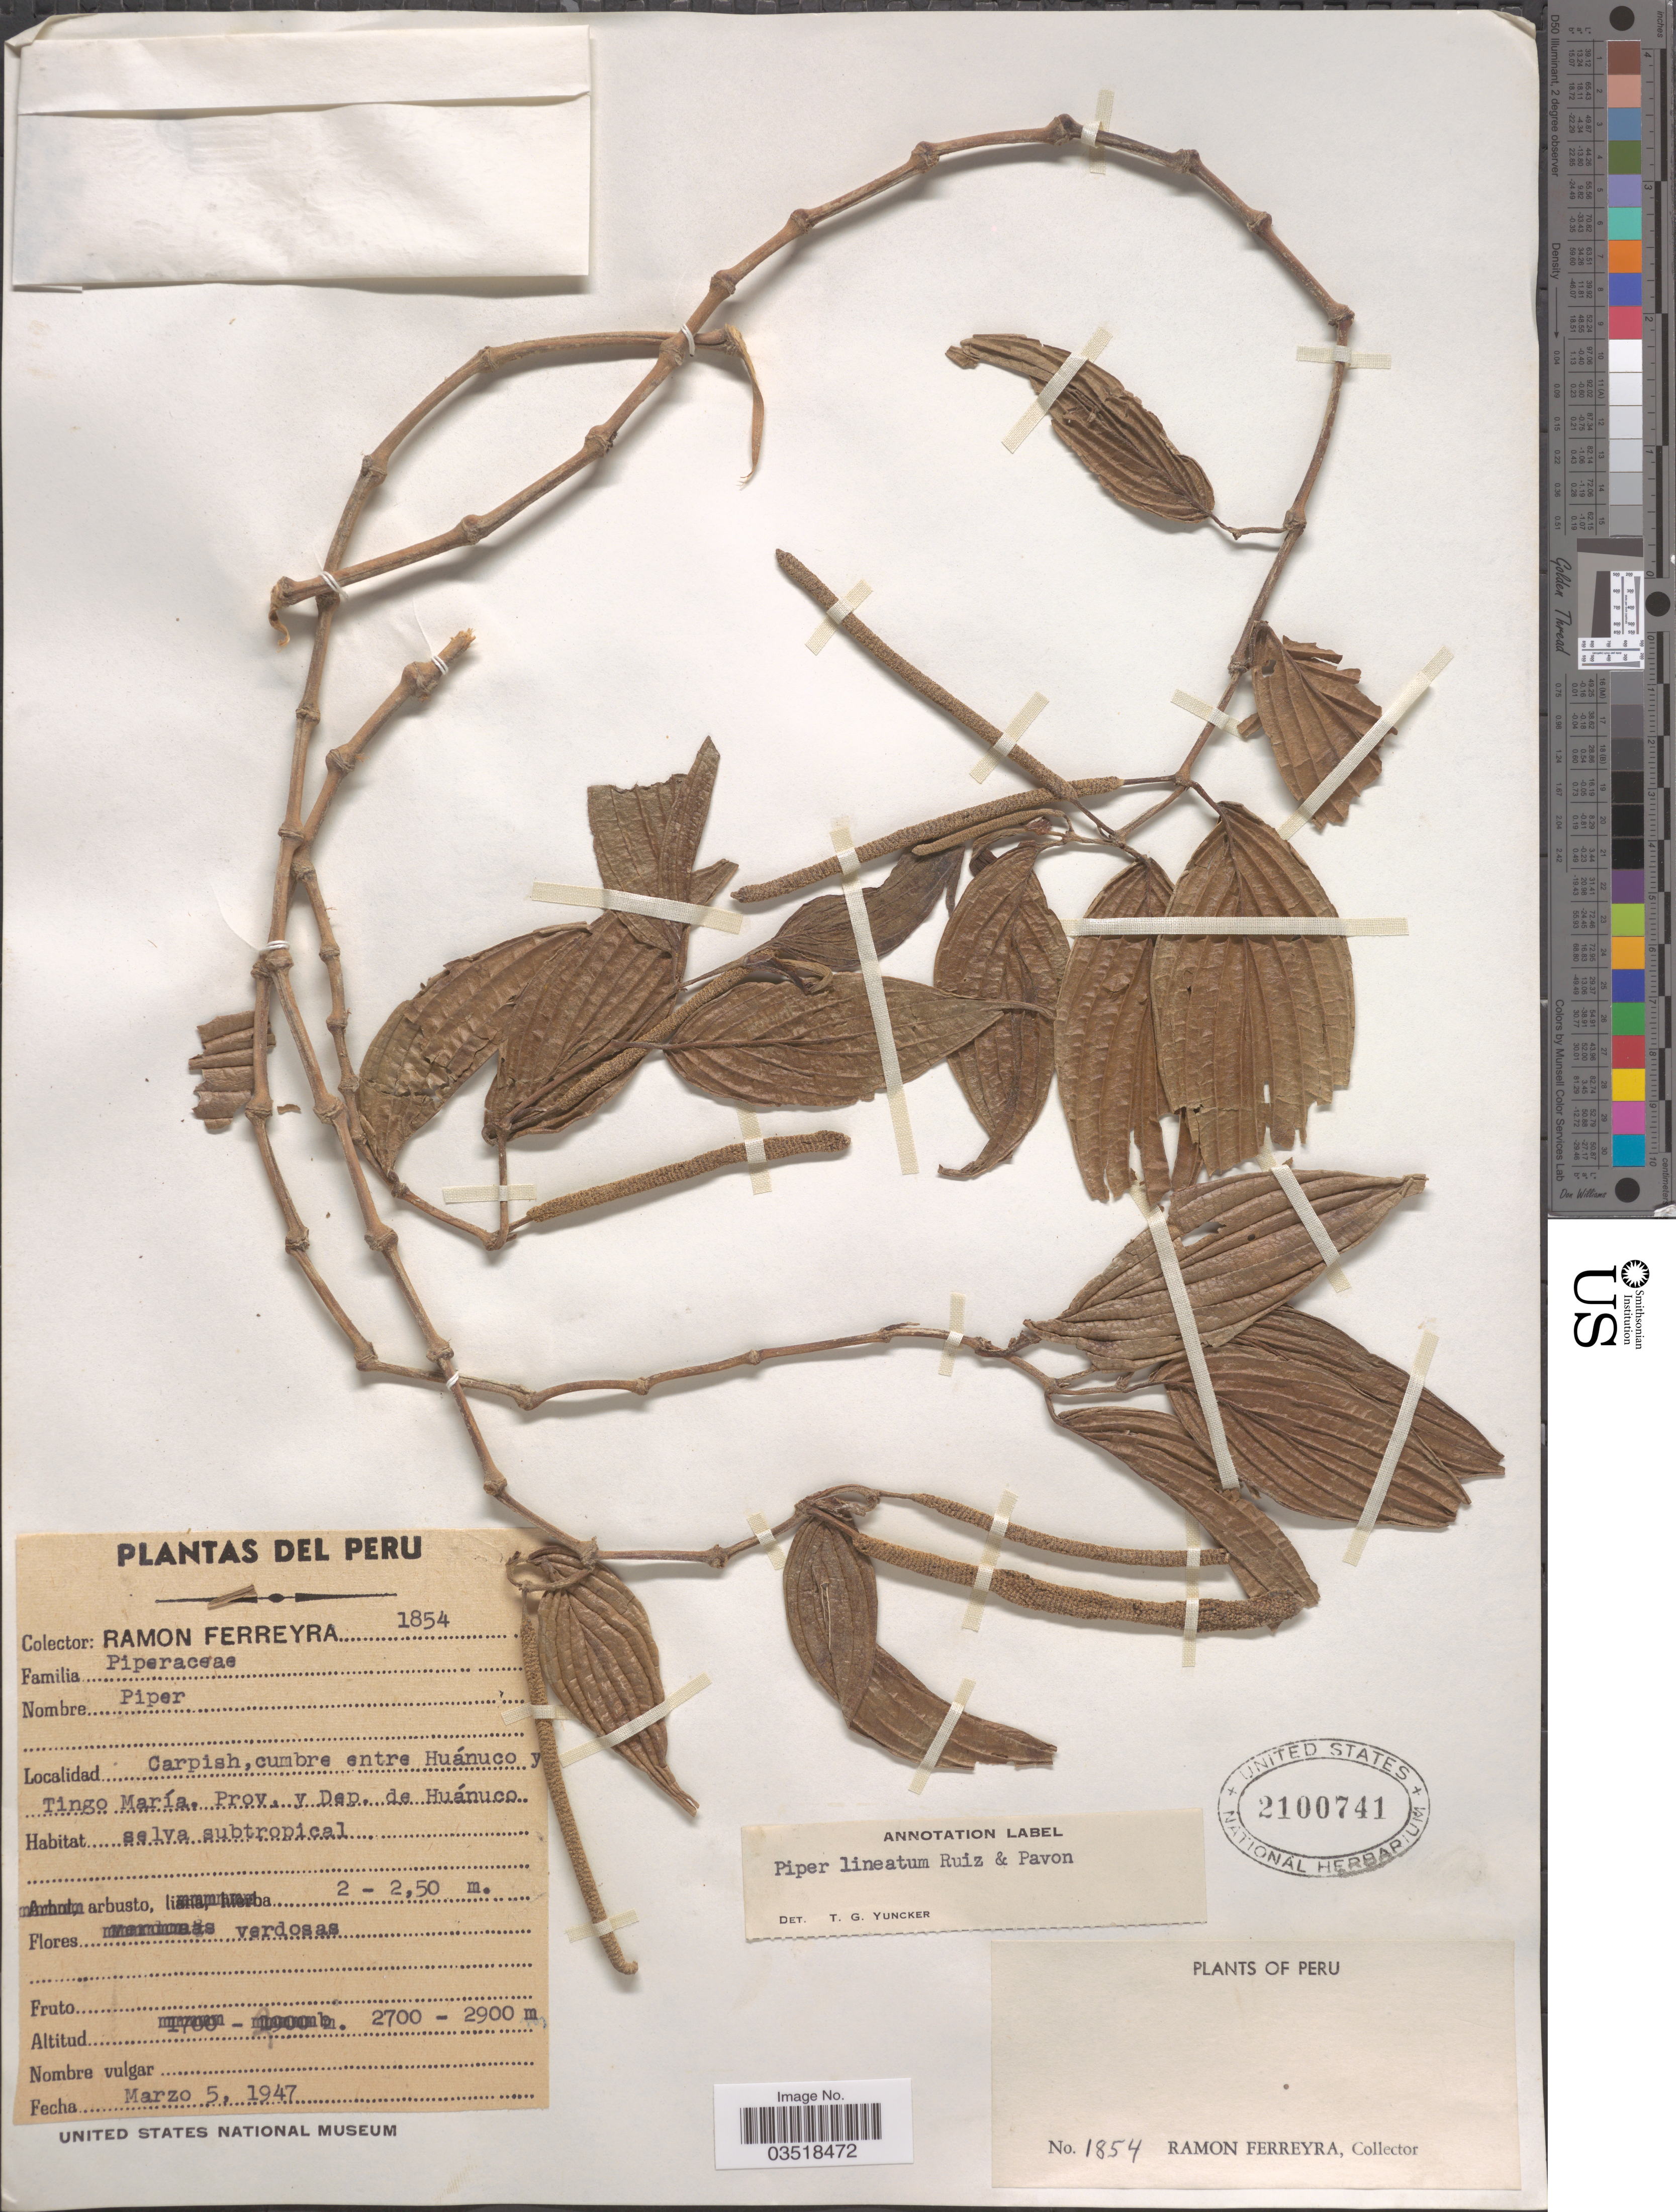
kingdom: Plantae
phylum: Tracheophyta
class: Magnoliopsida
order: Piperales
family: Piperaceae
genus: Piper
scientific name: Piper lineatum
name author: Ruiz & Pav.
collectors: R. A. Ferreyra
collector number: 1854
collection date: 1947-03-05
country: Peru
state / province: Huánuco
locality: Carpish, cumbre entre Huánuco y Tingo María, Prov. y Dep. de Huánuco.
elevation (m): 2700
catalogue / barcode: US 2100741